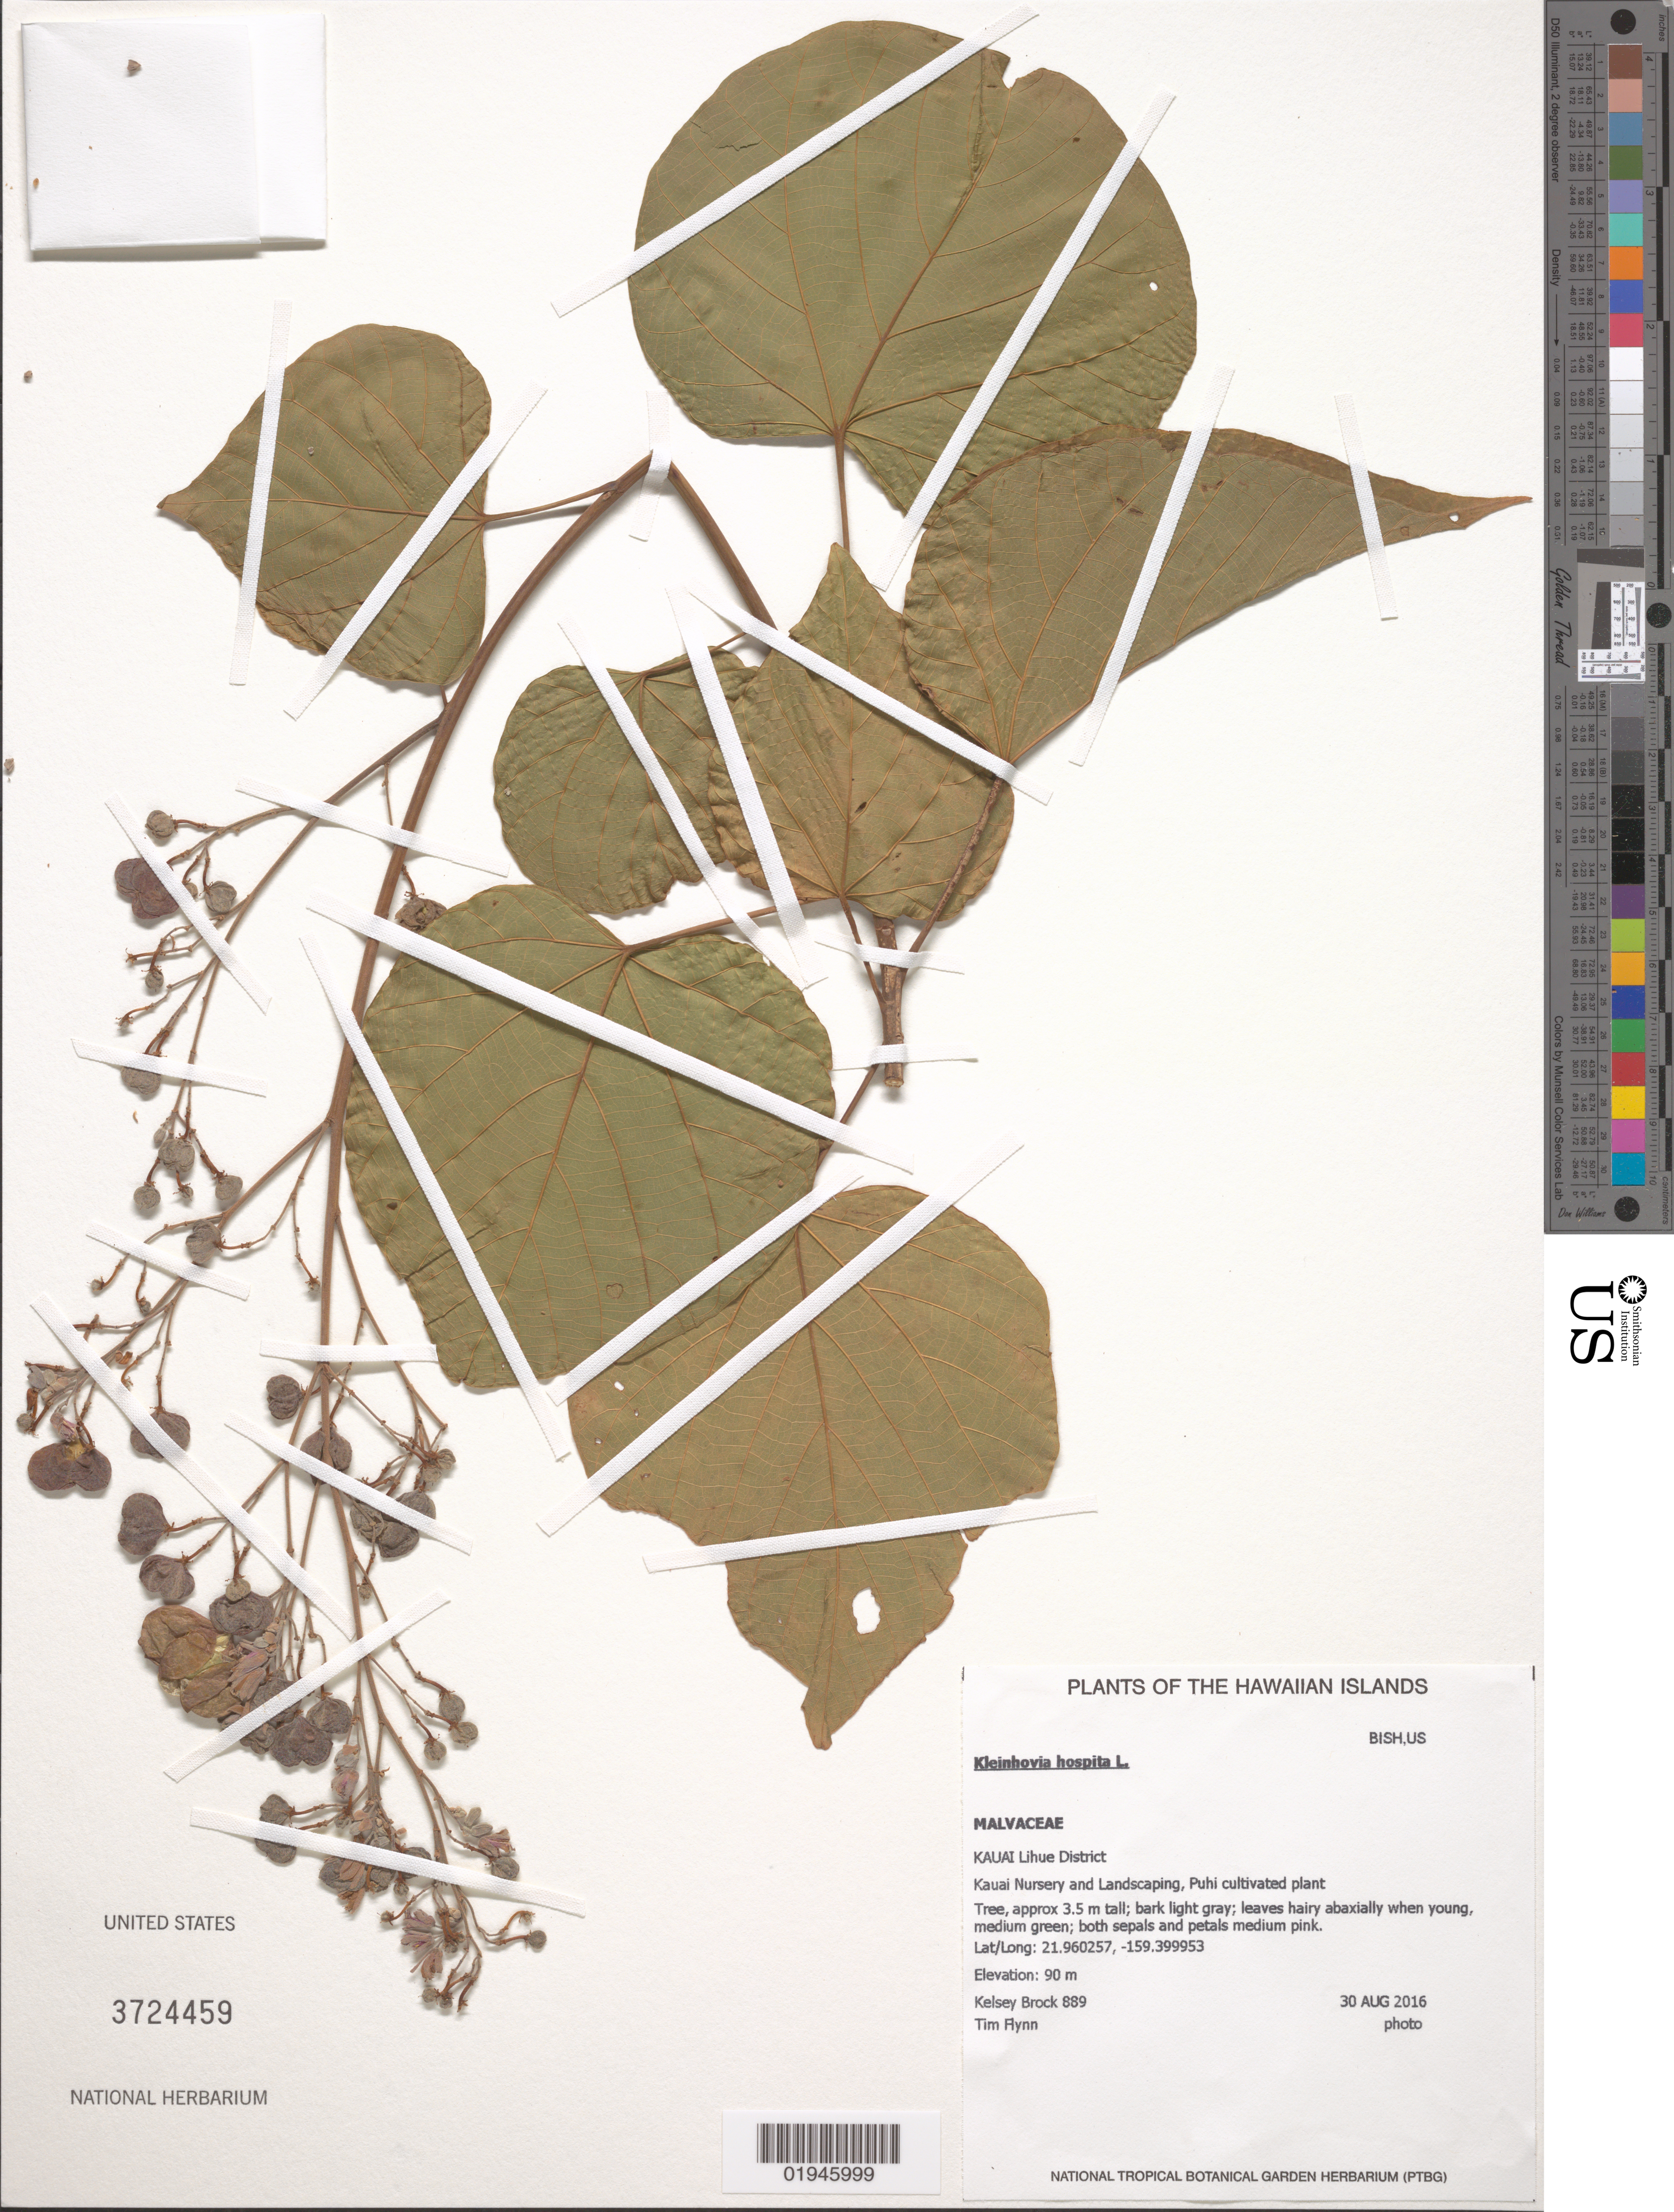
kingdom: Plantae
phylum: Tracheophyta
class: Magnoliopsida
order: Malvales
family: Malvaceae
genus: Kleinhovia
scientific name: Kleinhovia hospita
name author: L.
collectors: K. Brock & T. W. Flynn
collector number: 889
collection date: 2016-08-30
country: United States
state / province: Hawaii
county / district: Kauai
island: Kaua'i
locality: Lihue District, Kauai Nursery and Landscaping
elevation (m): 90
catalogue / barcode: US 3724459